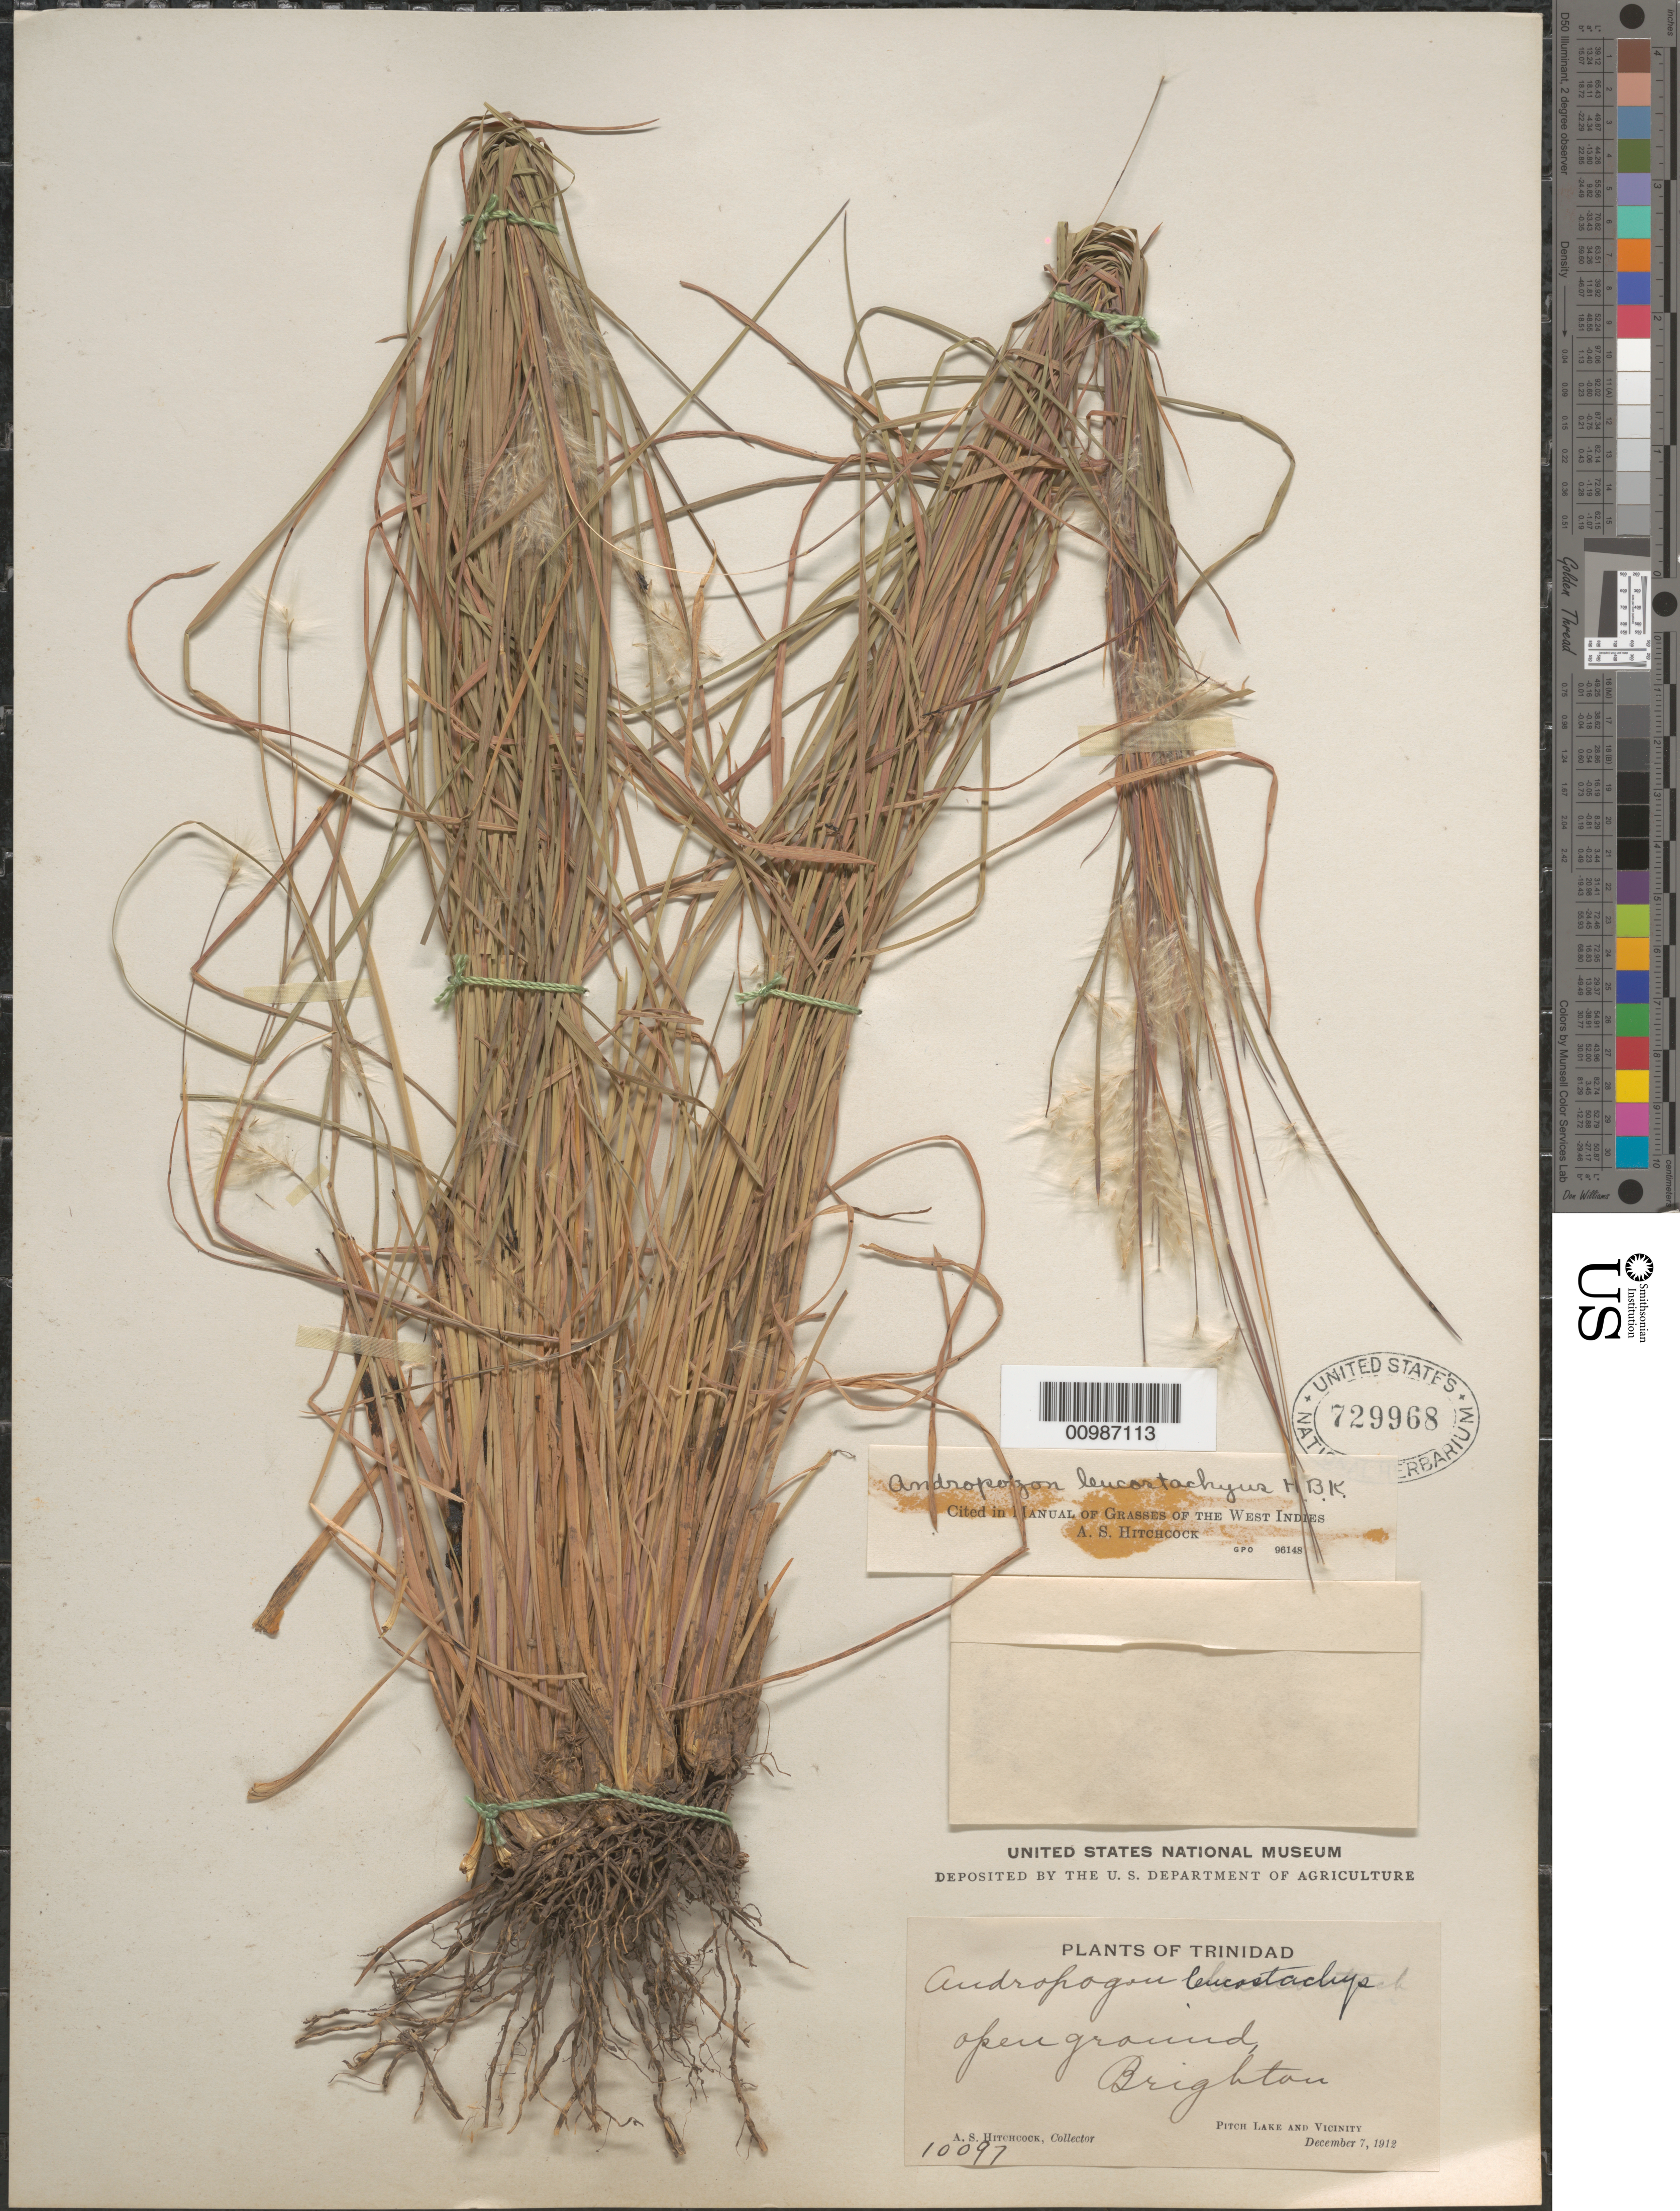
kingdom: Plantae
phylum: Tracheophyta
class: Liliopsida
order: Poales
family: Poaceae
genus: Andropogon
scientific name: Andropogon leucostachyus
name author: Kunth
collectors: A. S. Hitchcock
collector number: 10097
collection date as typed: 07 Dec 1912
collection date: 1912-12-07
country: Trinidad and Tobago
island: Trinidad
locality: Brighton, Pitch Lake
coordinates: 0 N, 0 E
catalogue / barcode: US 729968